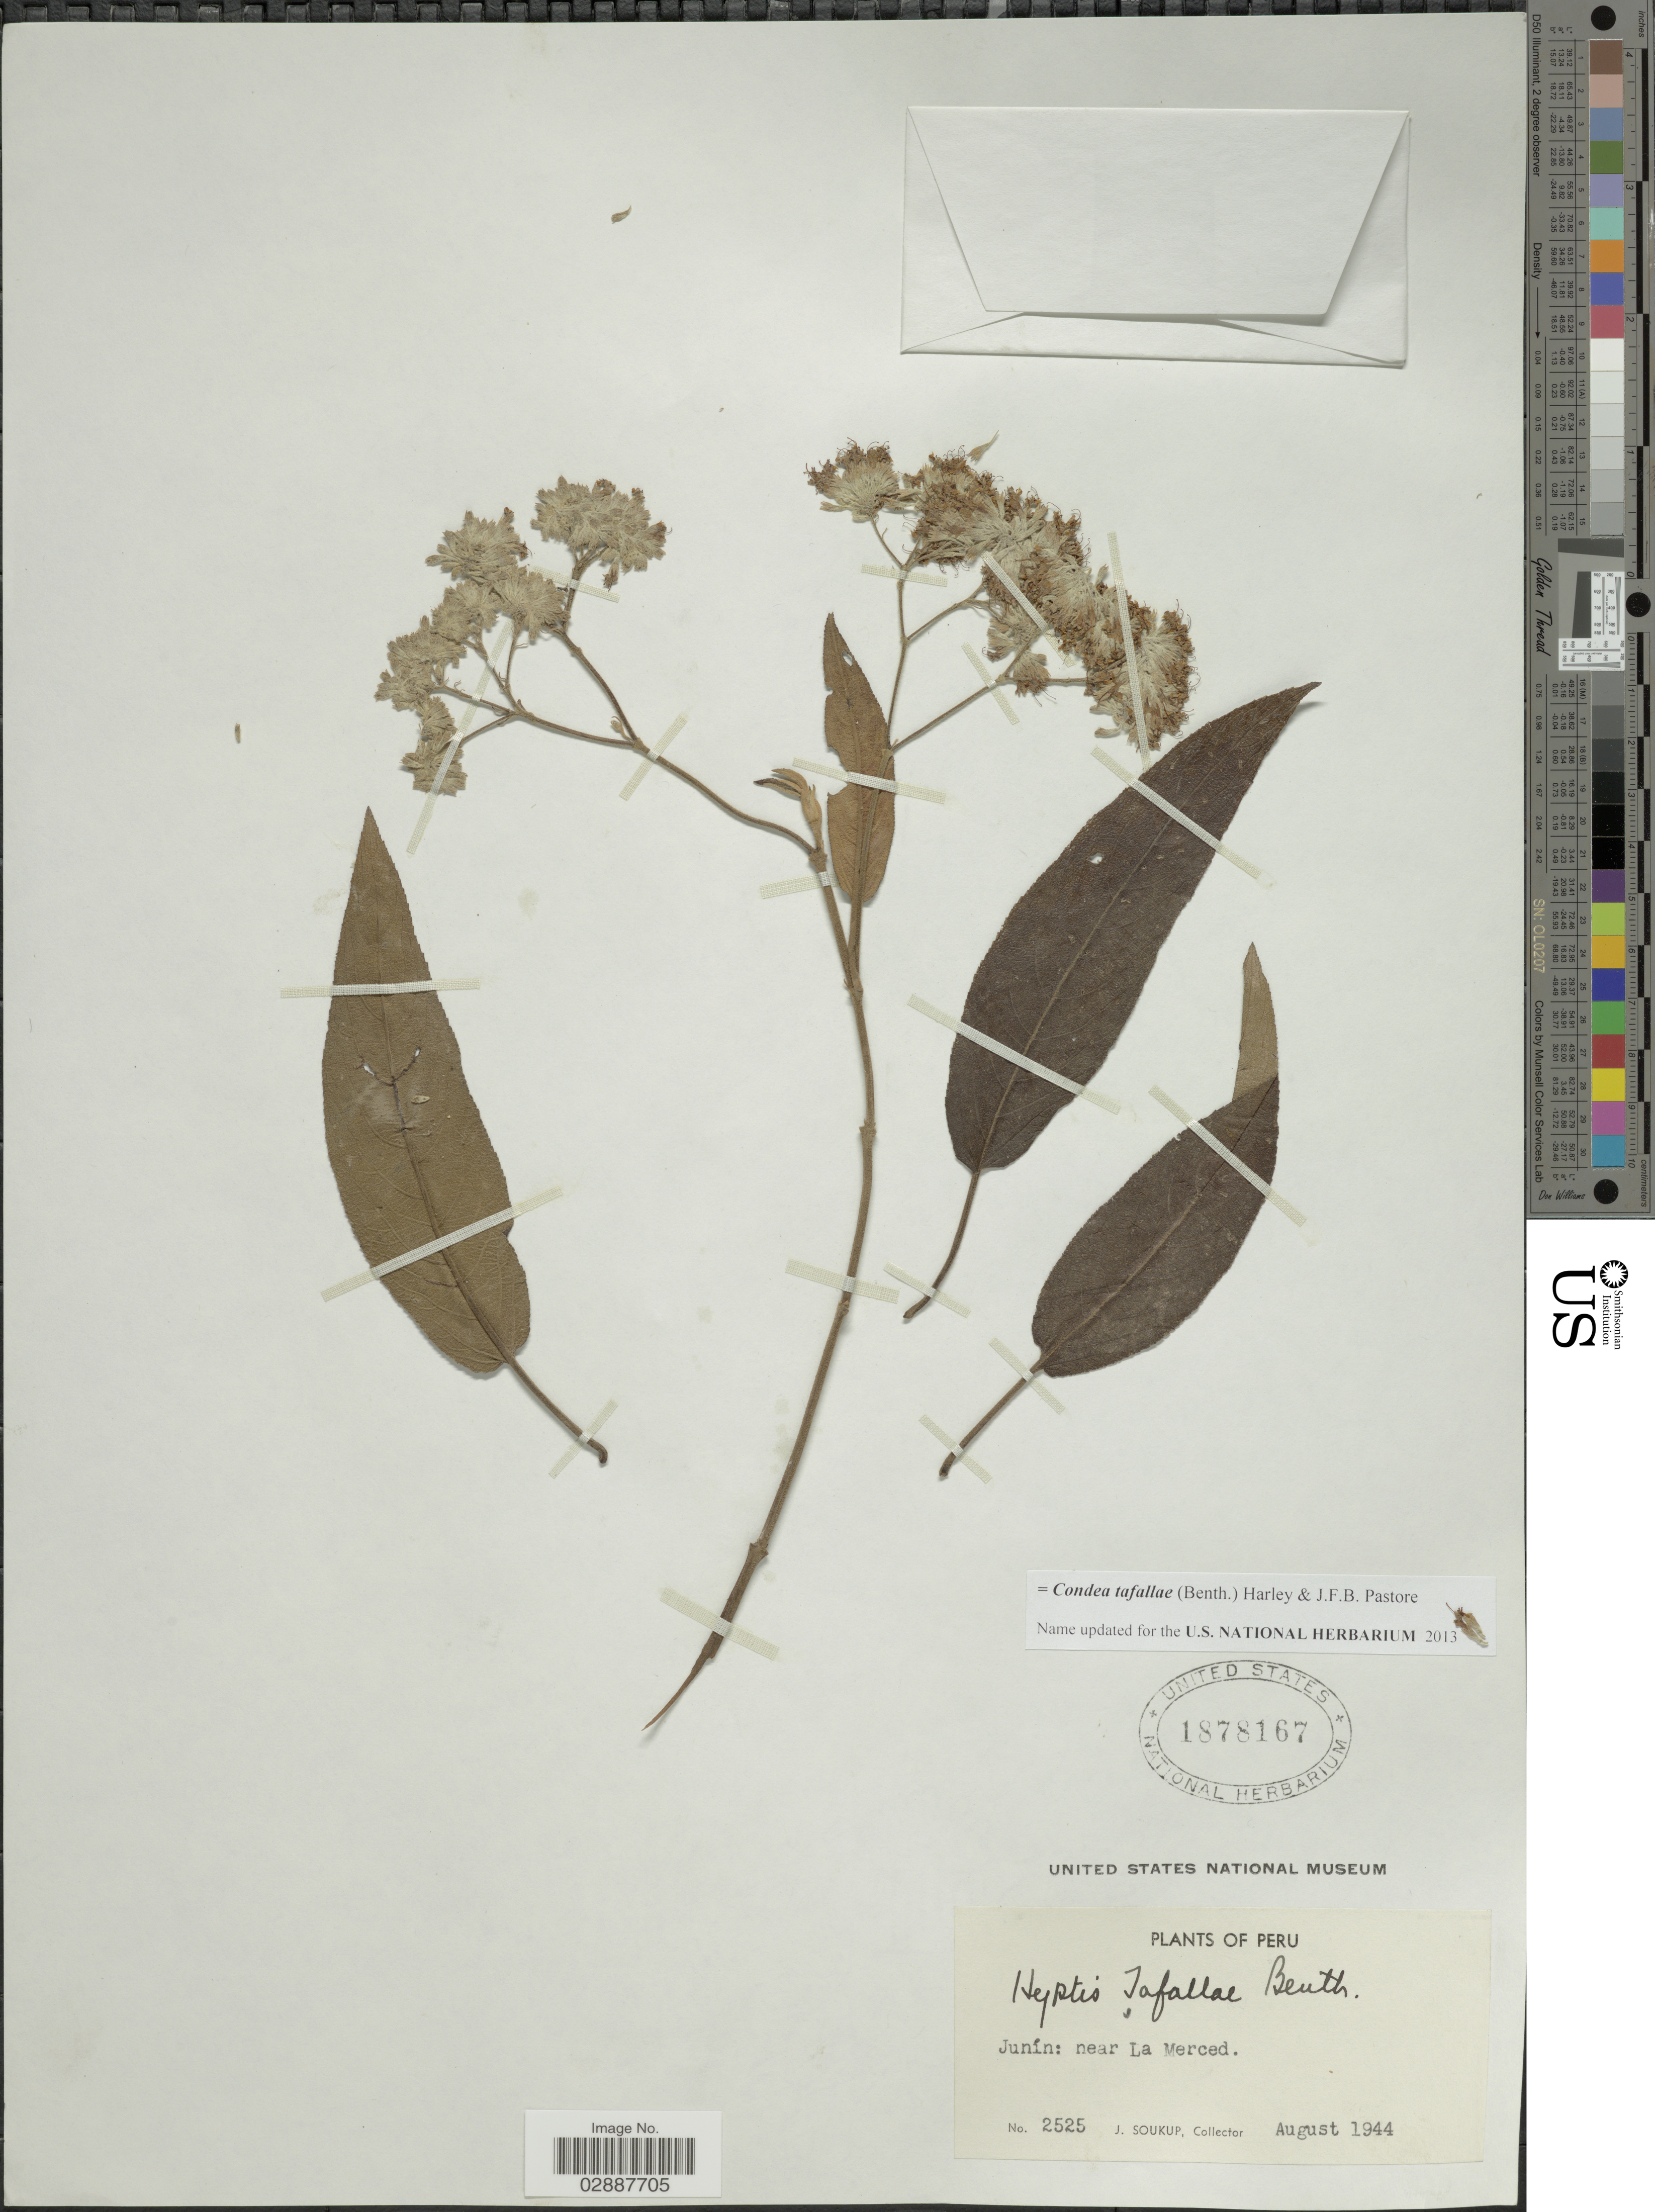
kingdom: Plantae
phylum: Tracheophyta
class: Magnoliopsida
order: Lamiales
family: Lamiaceae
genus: Condea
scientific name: Condea tafallae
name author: (Benth.) Harley & J.F.B. Pastore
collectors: J. Soukup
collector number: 2525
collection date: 1944-08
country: Peru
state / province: Junín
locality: Near La Merced.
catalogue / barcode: US 1878167